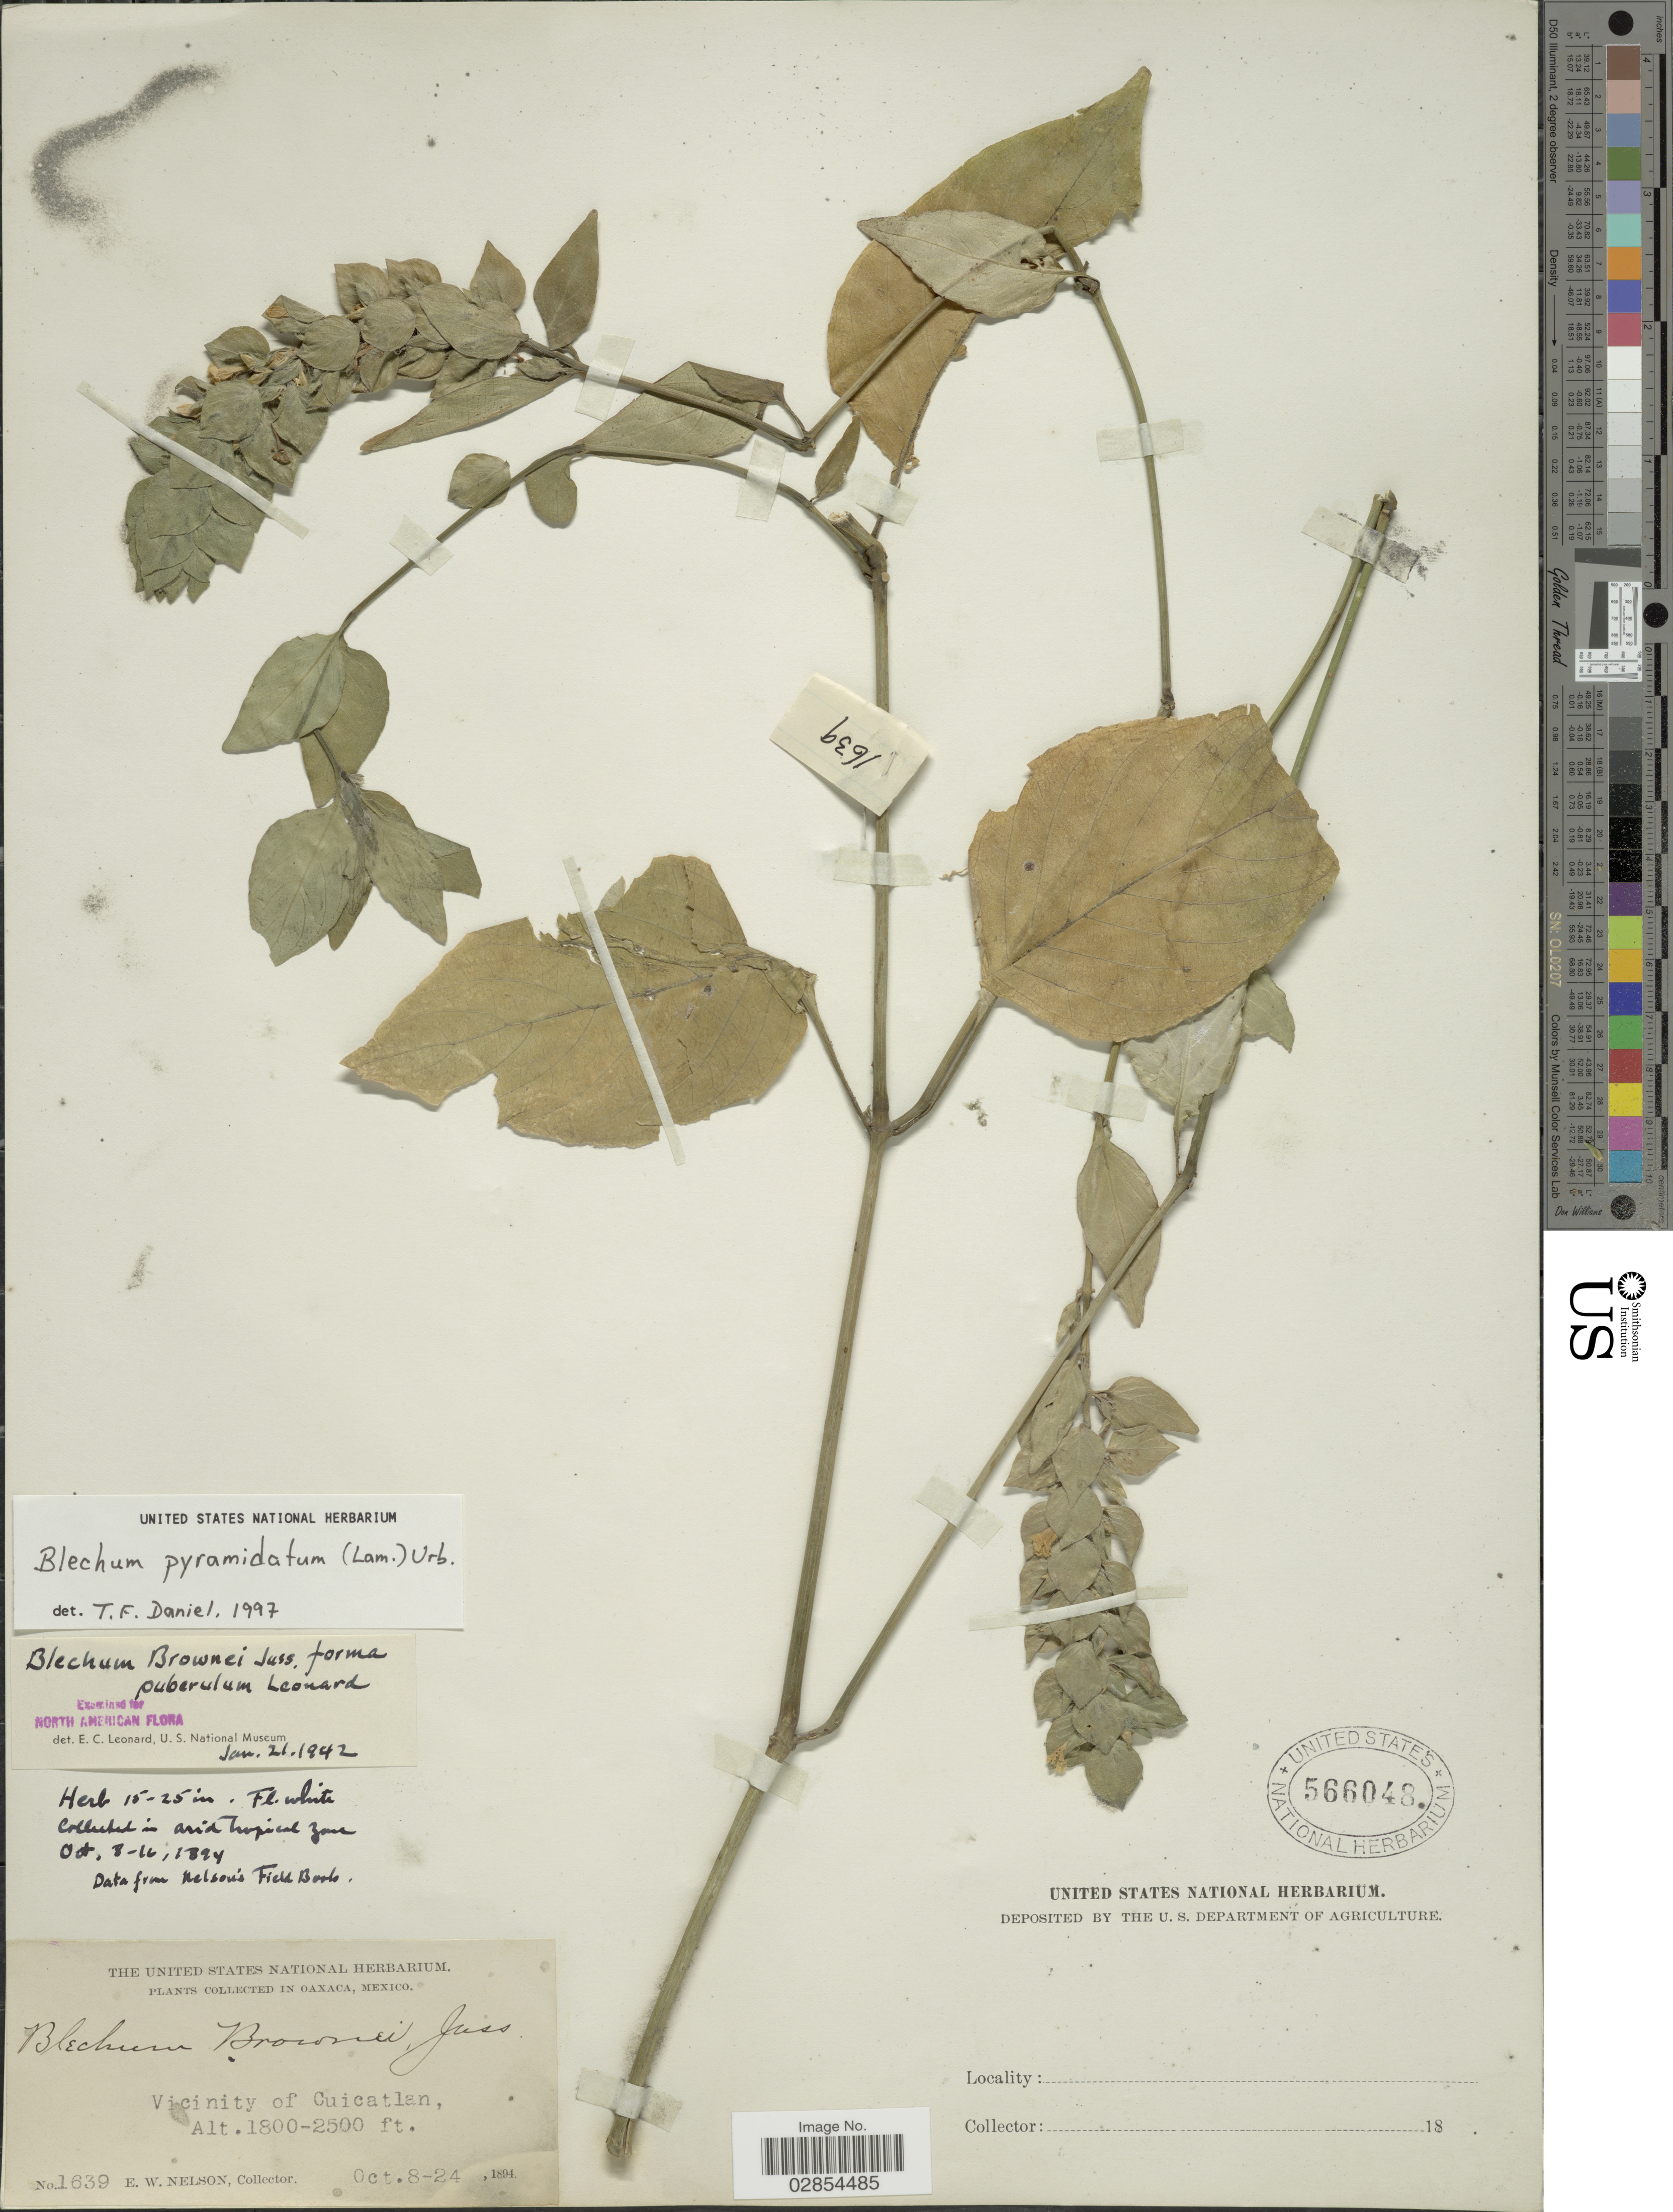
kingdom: Plantae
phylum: Tracheophyta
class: Magnoliopsida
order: Lamiales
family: Acanthaceae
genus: Blechum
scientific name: Blechum brownei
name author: Juss.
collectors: E. W. Nelson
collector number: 1639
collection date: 1894-10-08/1894-10-24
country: Mexico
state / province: Oaxaca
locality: Vicinity of Cuicatlan.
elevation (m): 549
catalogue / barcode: US 566048